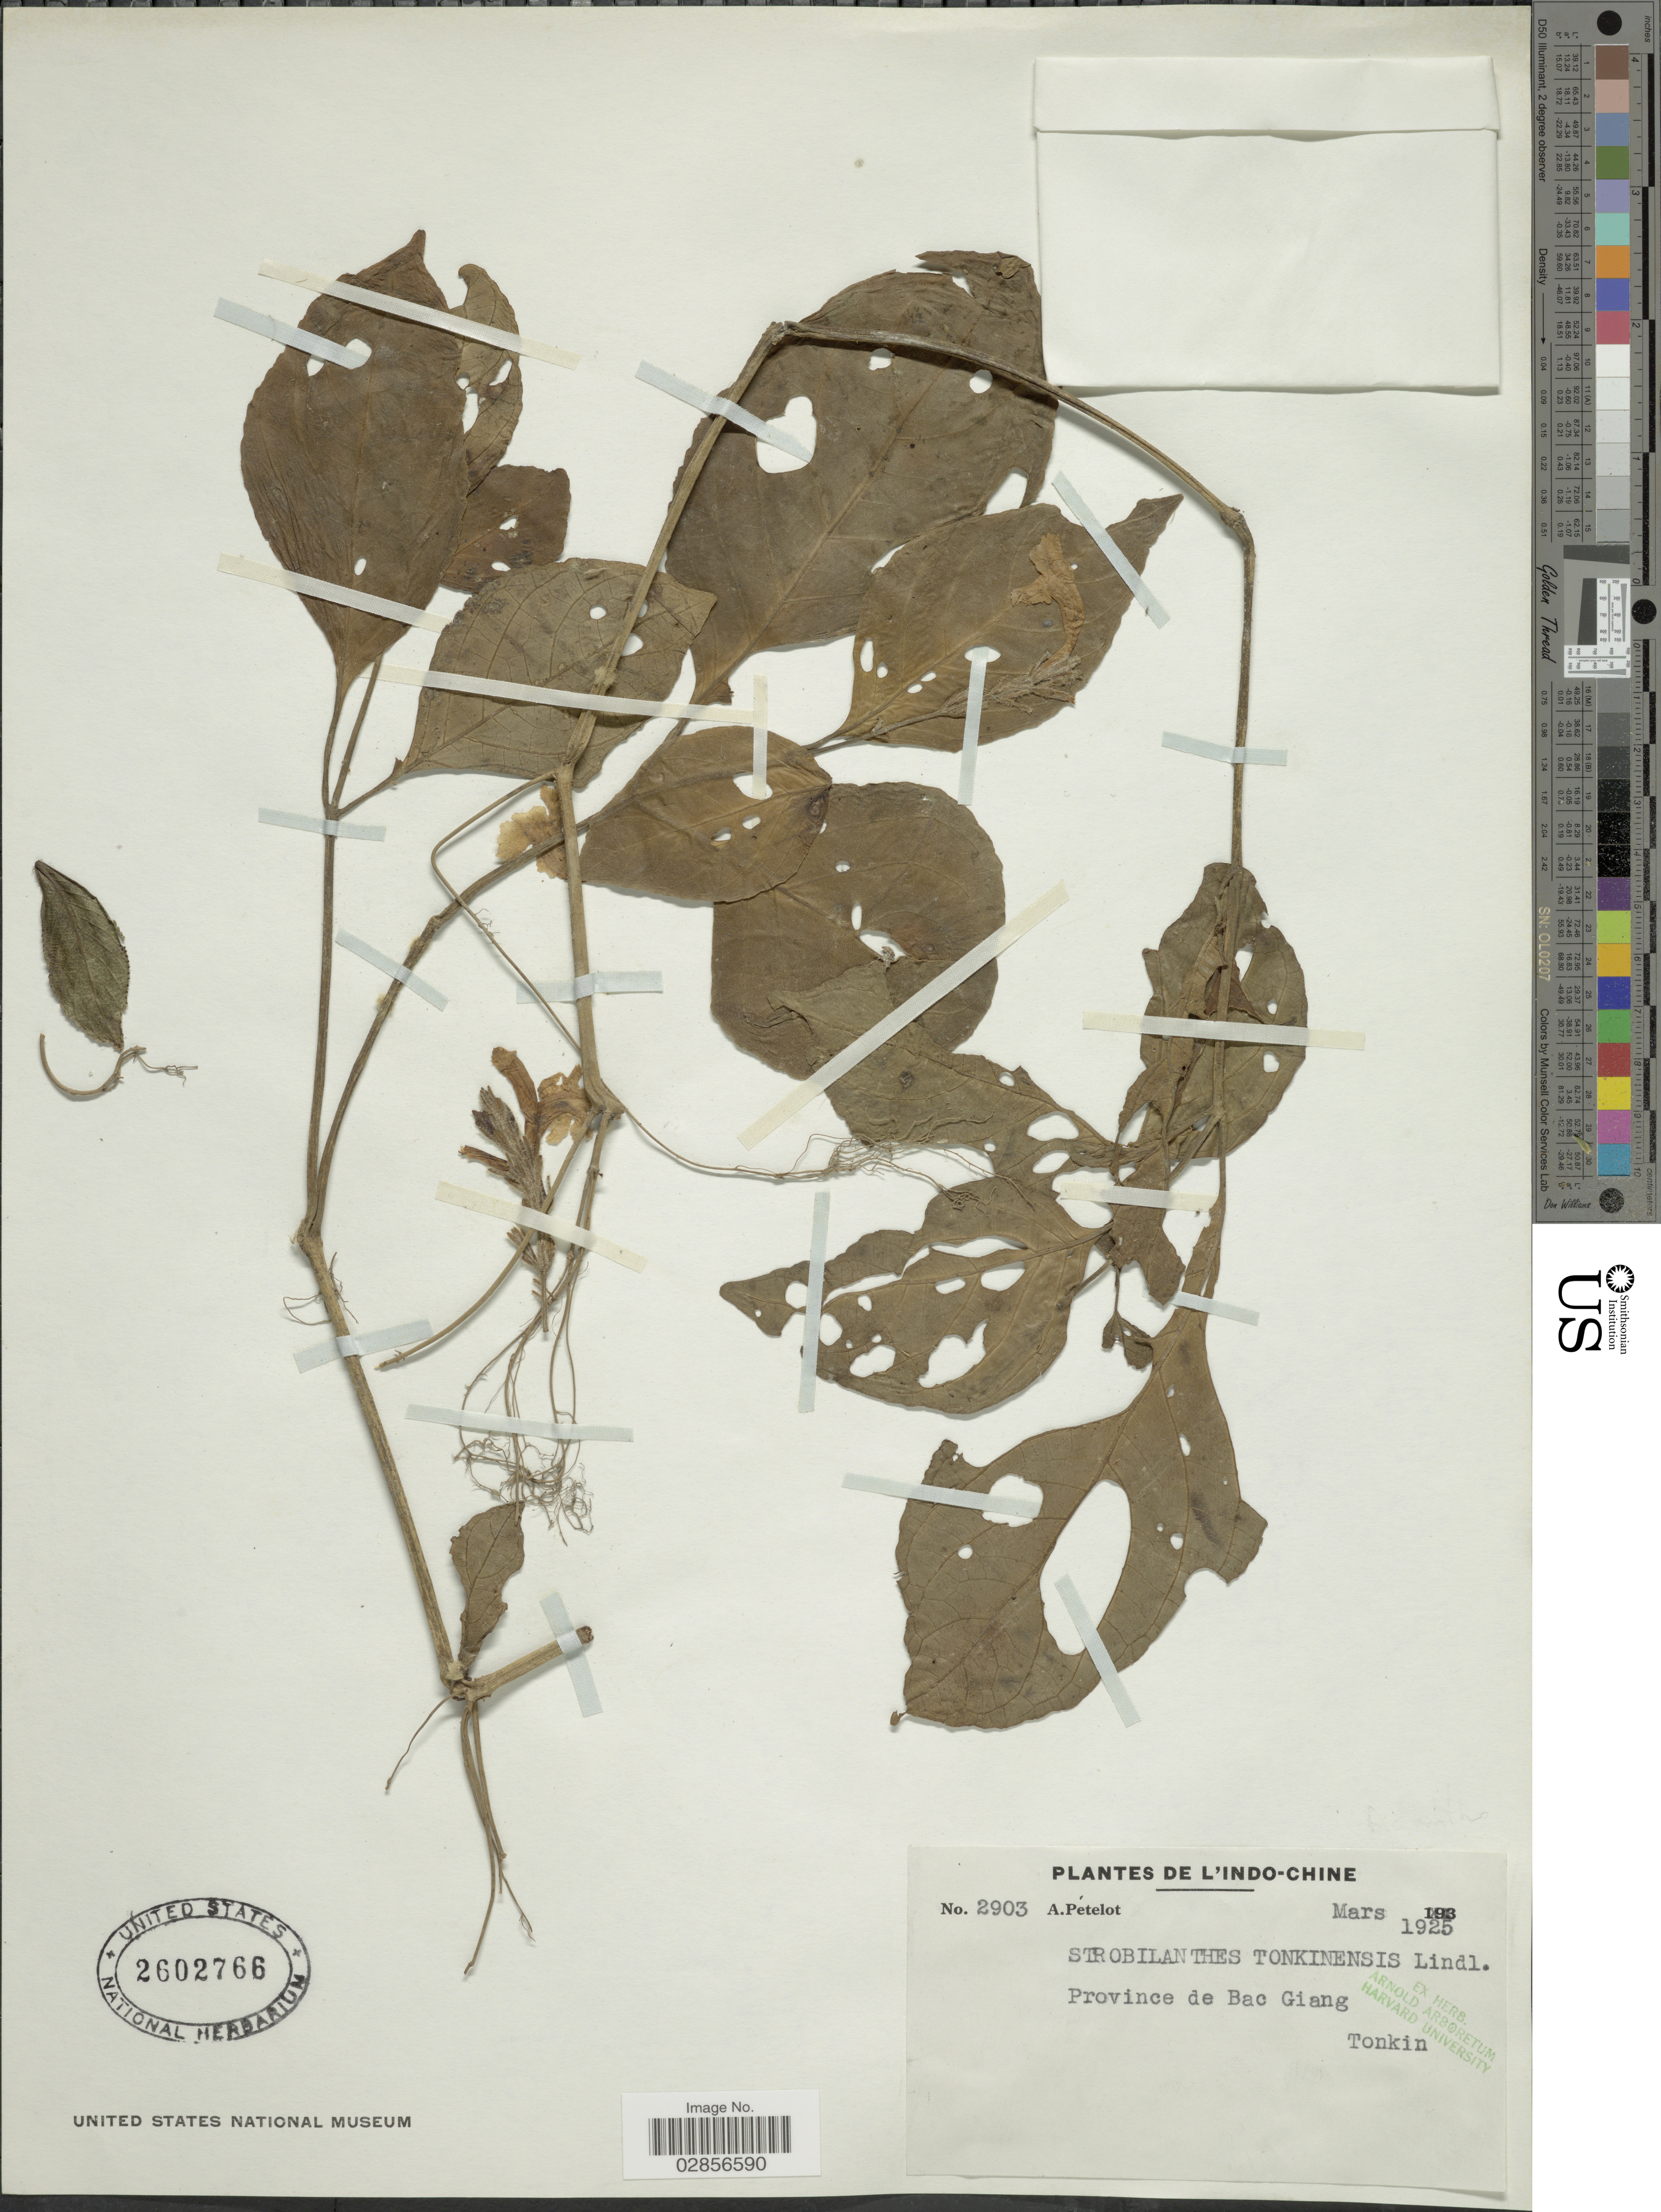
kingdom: Plantae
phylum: Tracheophyta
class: Magnoliopsida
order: Lamiales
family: Acanthaceae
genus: Strobilanthes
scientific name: Strobilanthes tonkinensis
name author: Lindau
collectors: A. Petelot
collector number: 2903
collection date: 1925-03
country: Vietnam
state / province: Bac Giang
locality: L'Indo-Chine, Province de Bac Giang, Tonkin.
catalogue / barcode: US 2602766